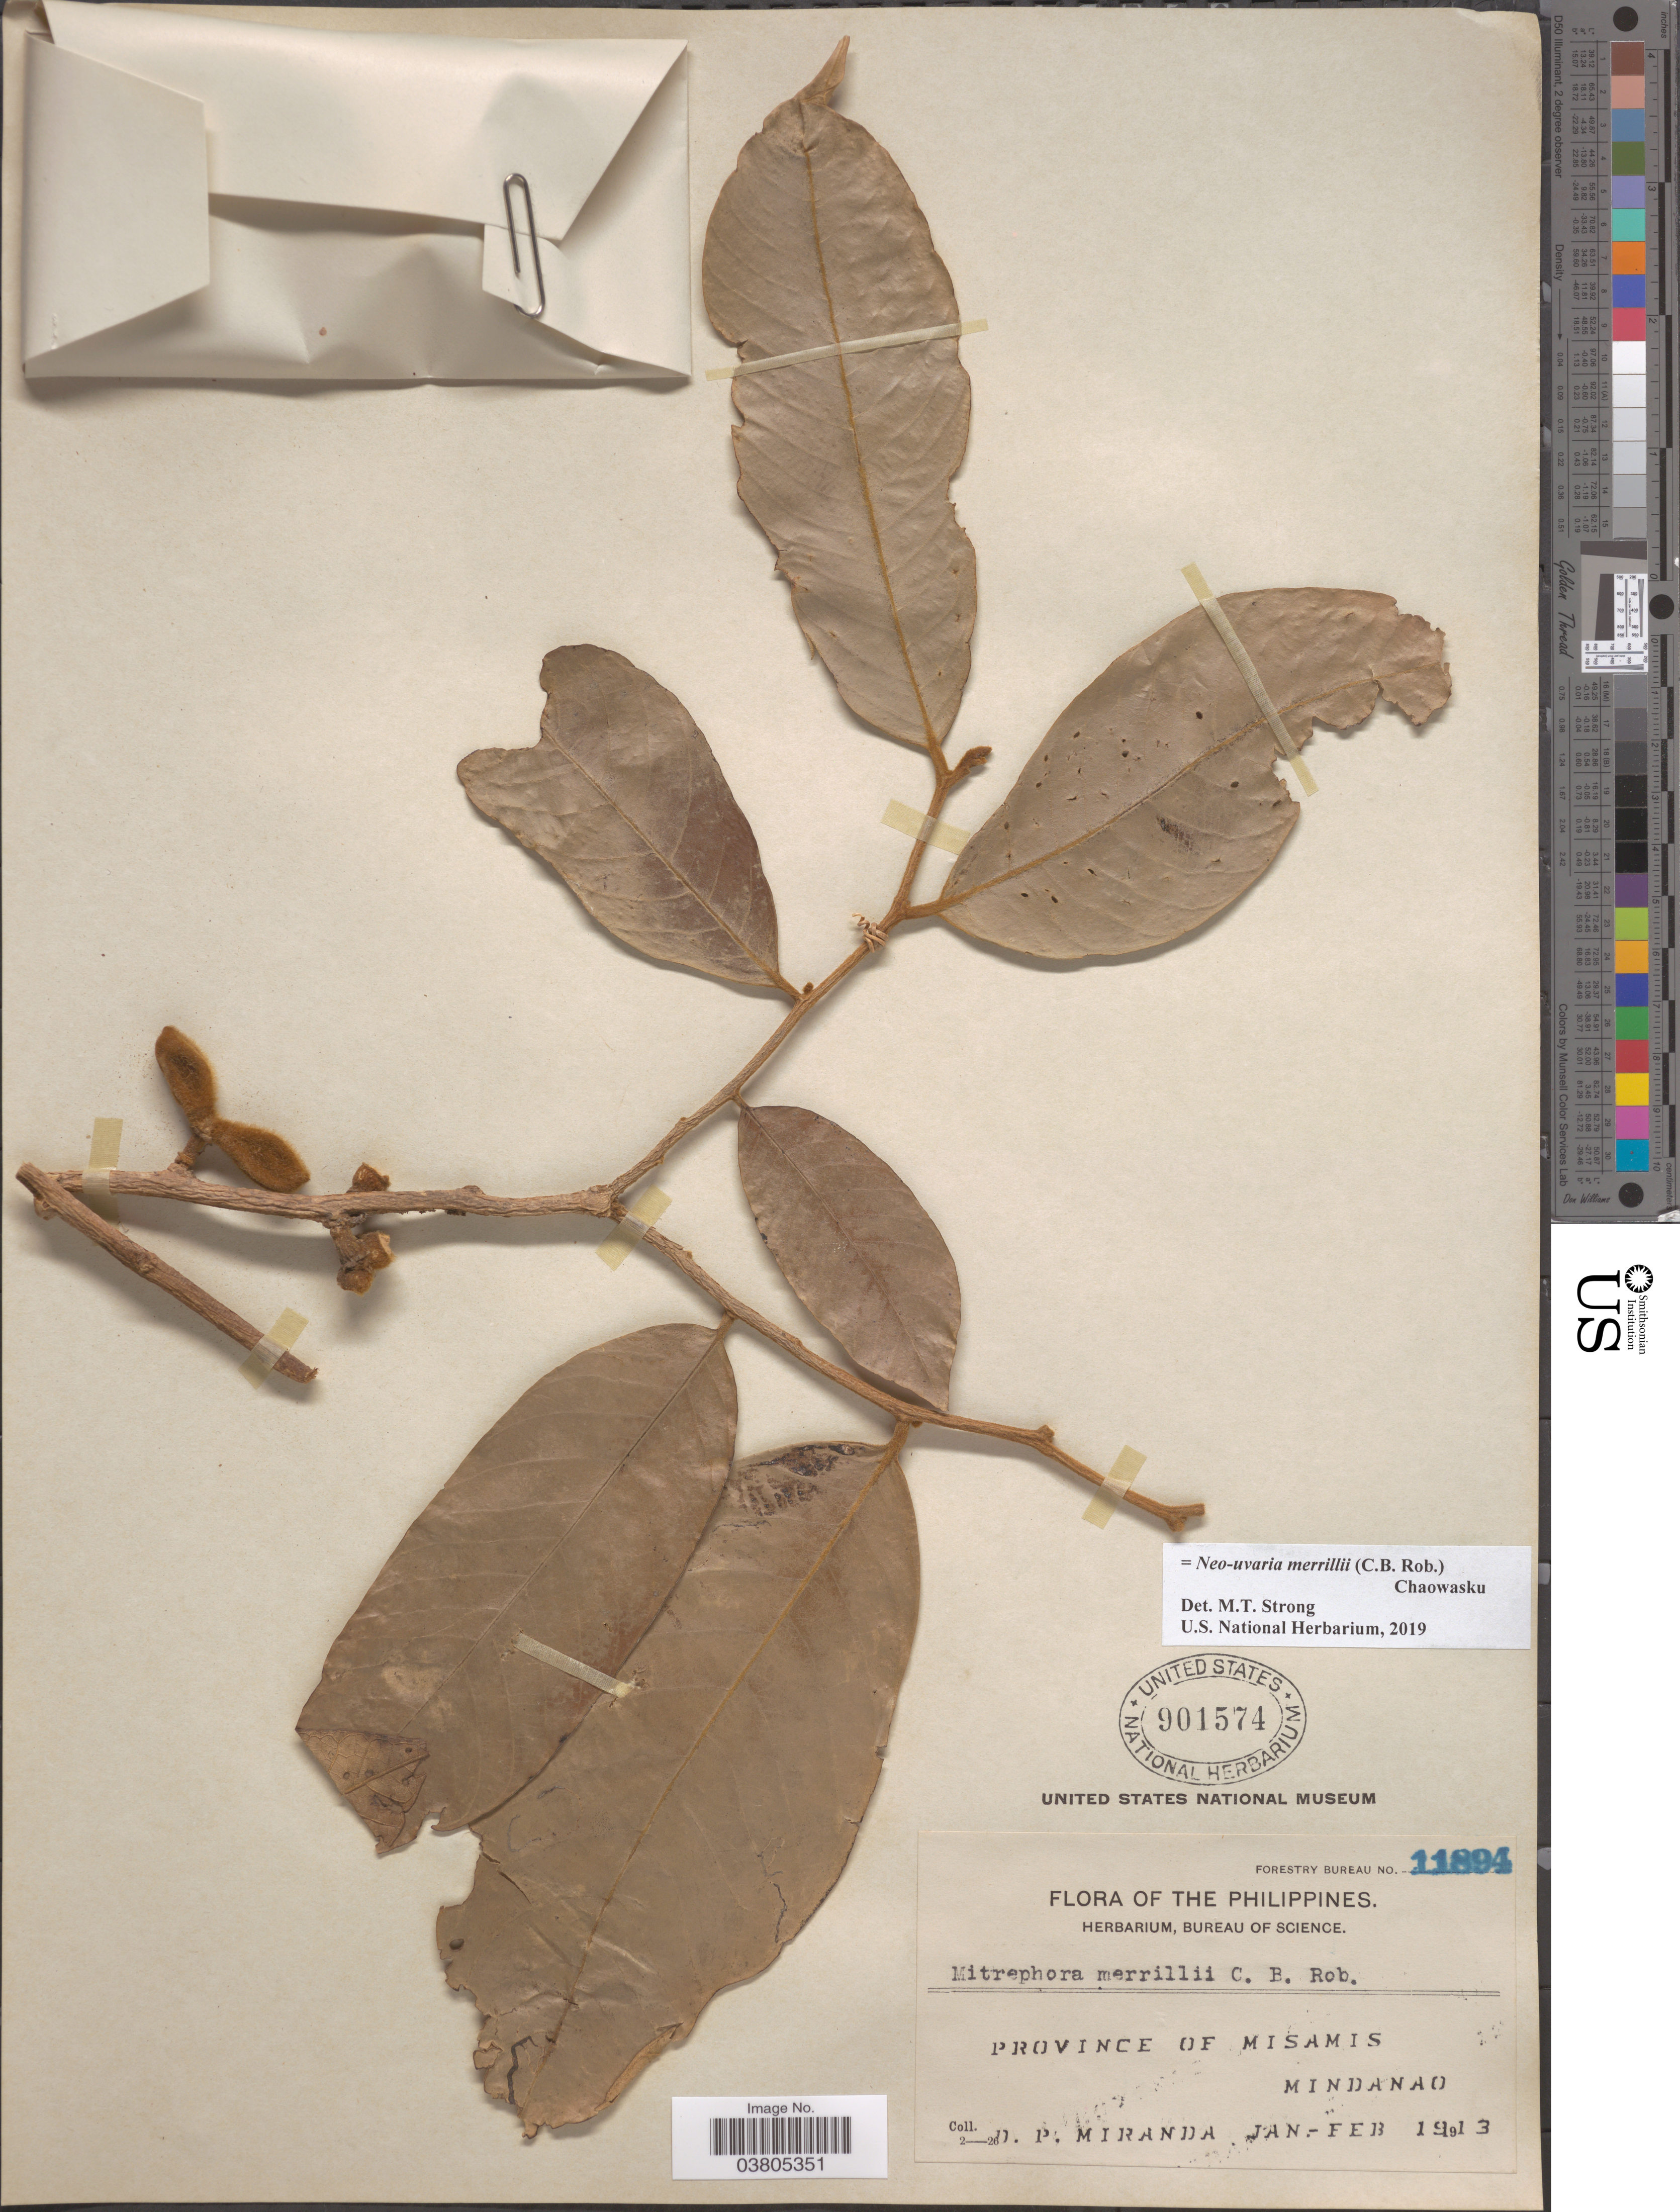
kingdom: Plantae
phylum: Tracheophyta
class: Magnoliopsida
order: Magnoliales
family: Annonaceae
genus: Neo-Uvaria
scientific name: Neo-uvaria merrillii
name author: (C.B. Rob.) Chaowasku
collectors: D. P. Miranda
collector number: Forestry Bureau 11894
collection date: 1913-01/1913-02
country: Philippines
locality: Province of Misamis, Mindanao.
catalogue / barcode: US 901574